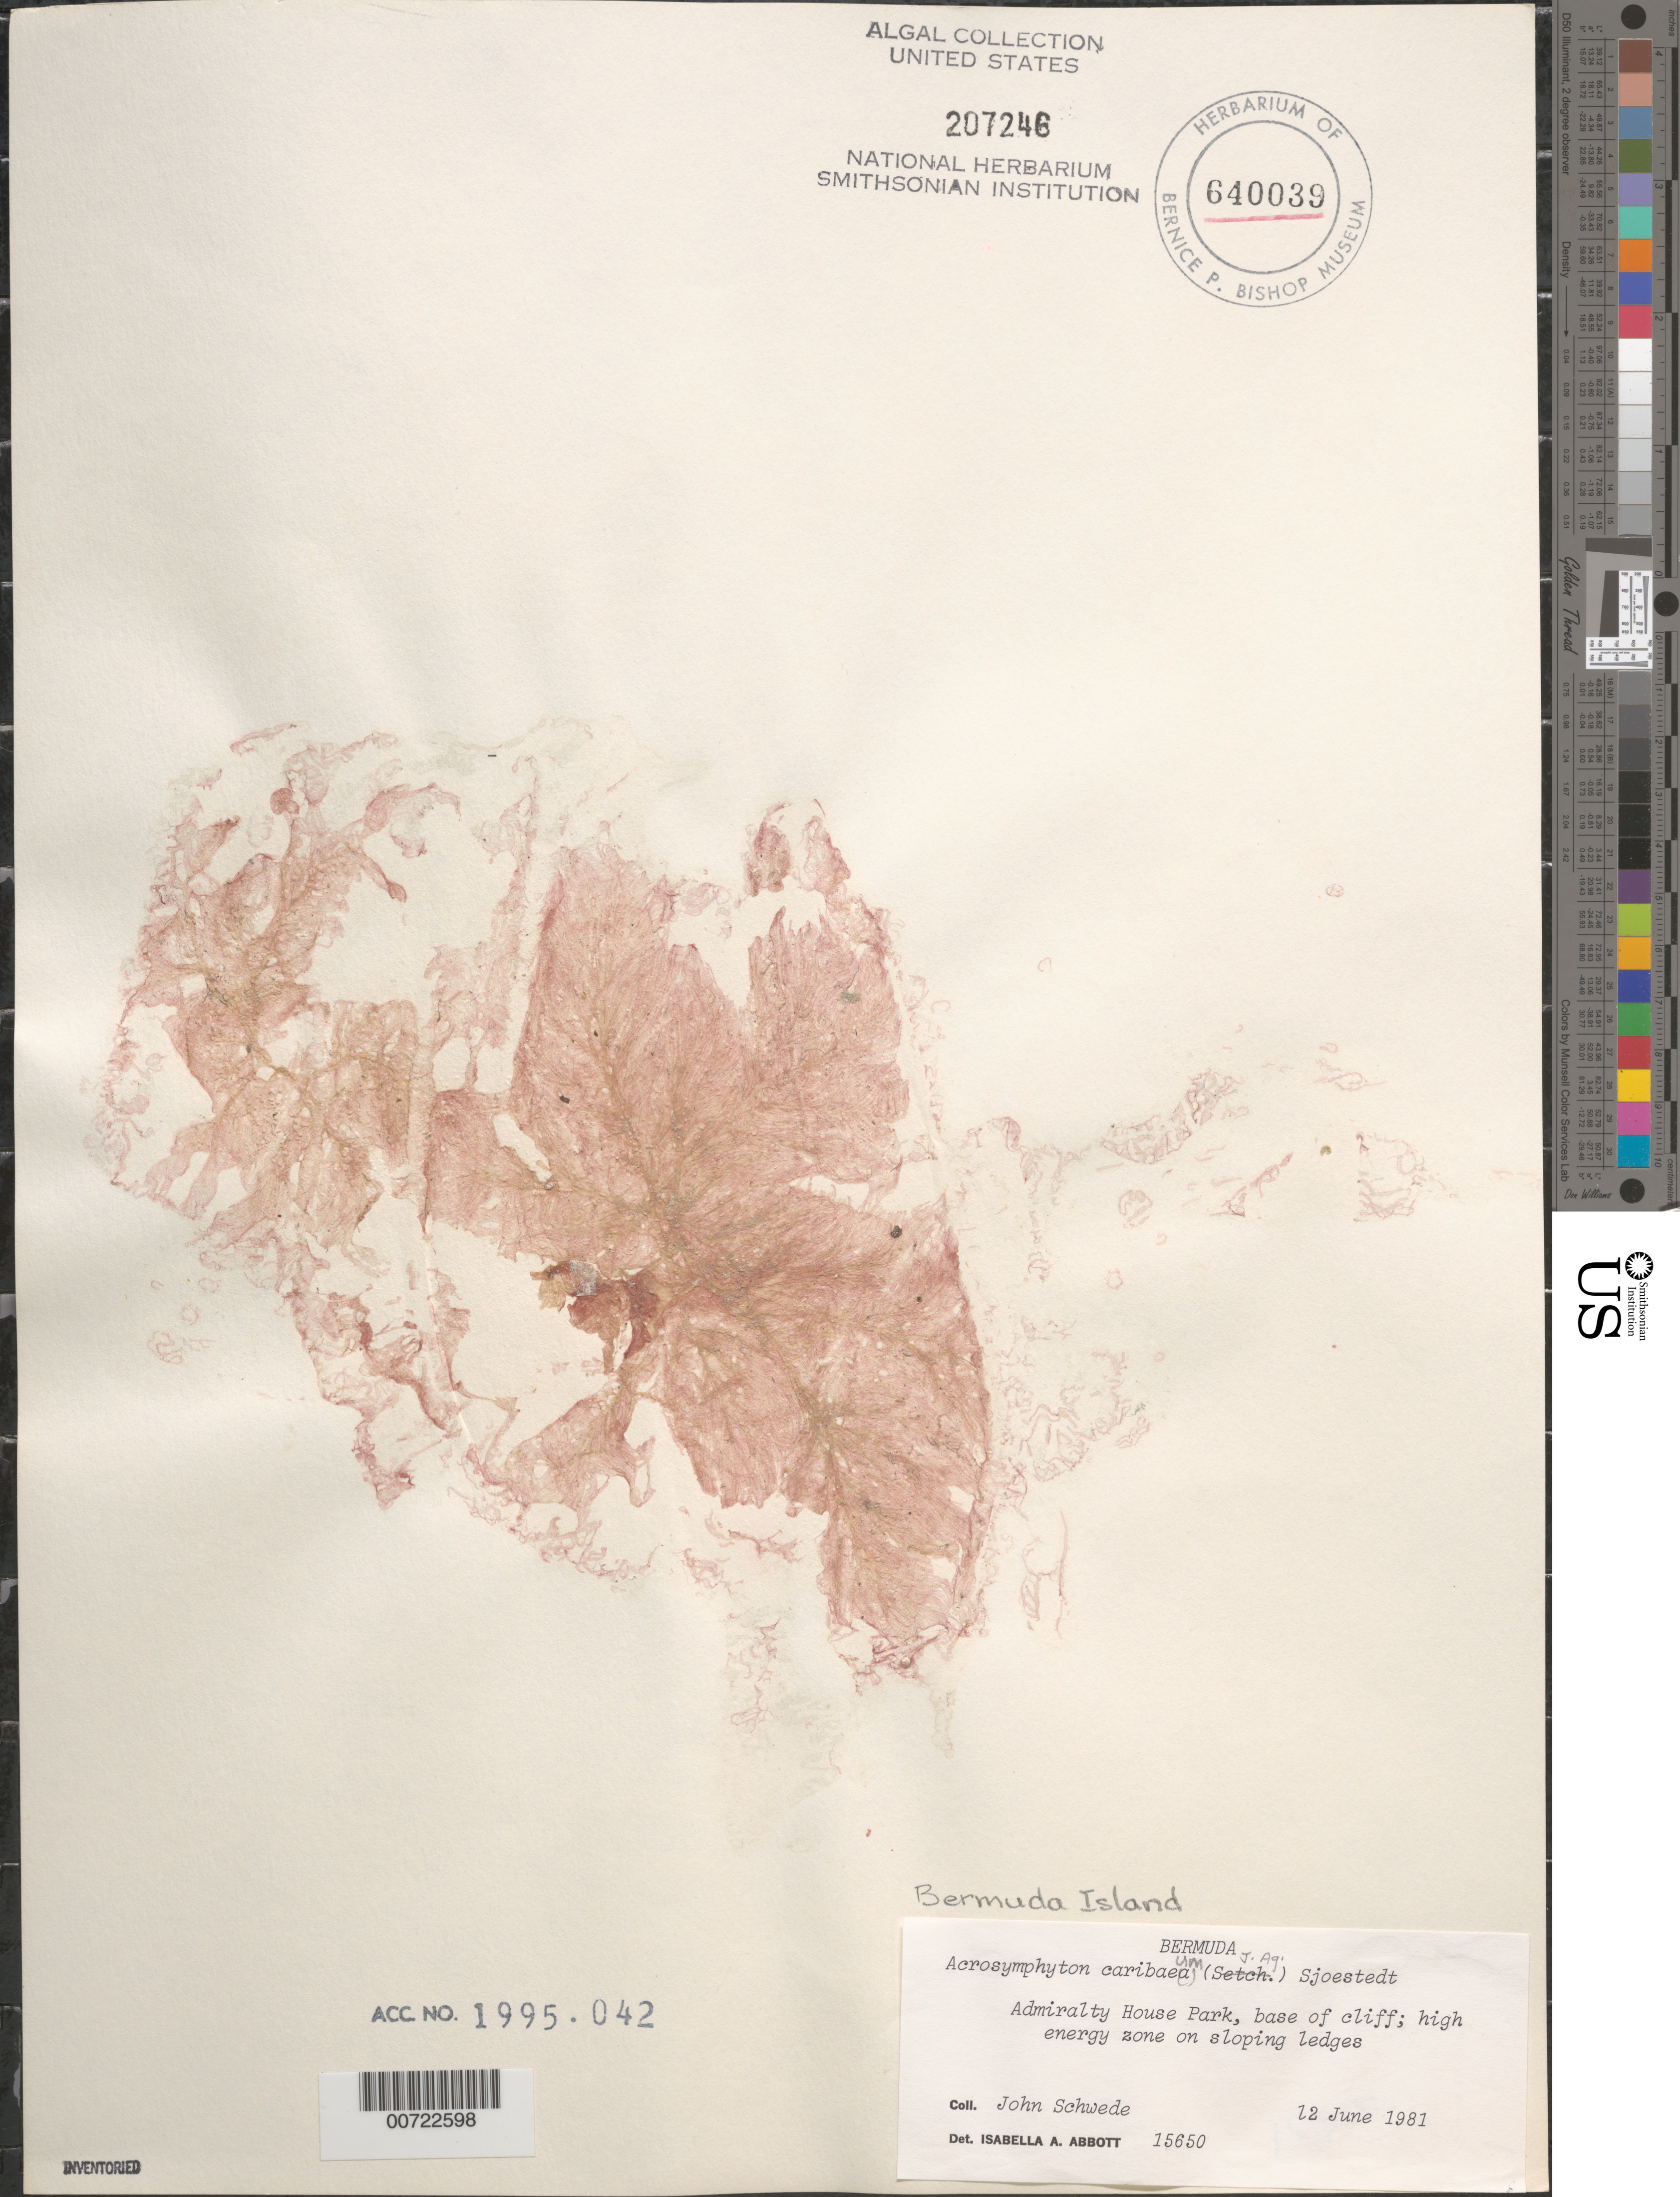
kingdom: Plantae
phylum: Rhodophyta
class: Florideophyceae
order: Acrosymphytales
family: Acrosymphytaceae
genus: Acrosymphyton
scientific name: Acrosymphyton caribaeum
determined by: Abbott, Isabella A.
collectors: J. Schwede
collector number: IAA 15650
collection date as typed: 12 Jun 1981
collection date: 1981-06-12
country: Bermuda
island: Bermuda Island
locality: Admiralty House Park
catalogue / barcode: US 207246